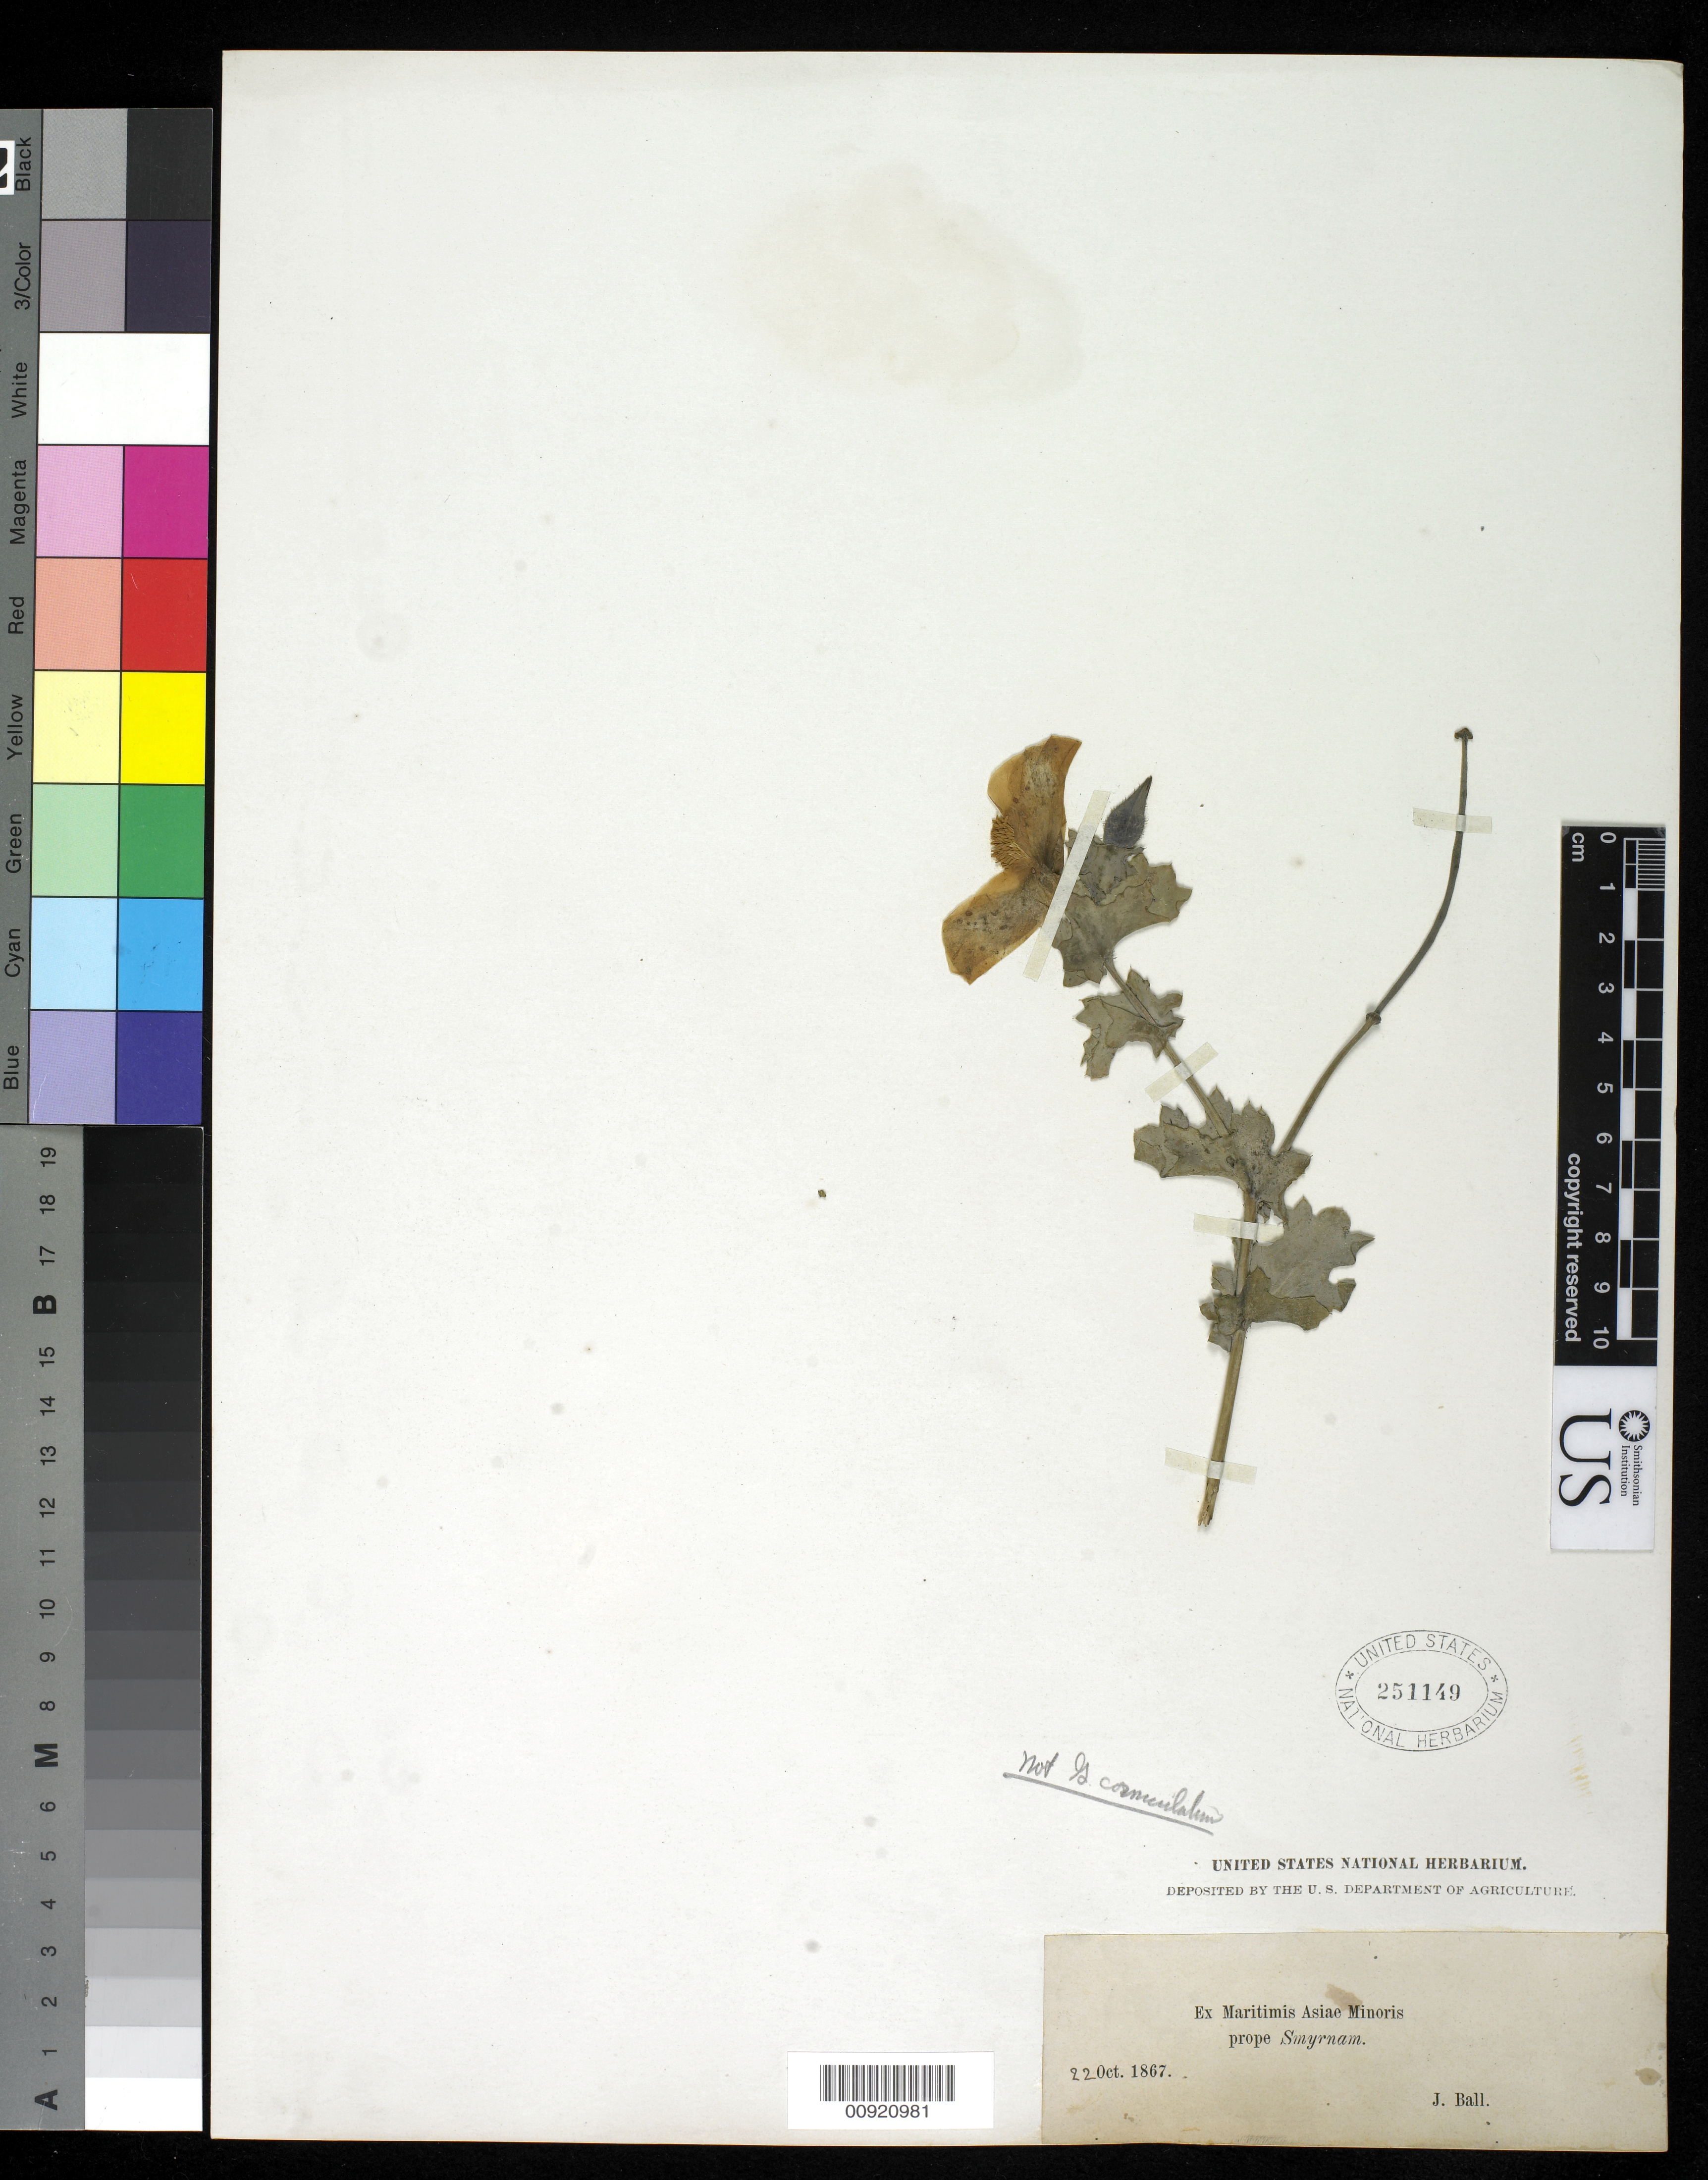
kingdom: Plantae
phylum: Tracheophyta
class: Magnoliopsida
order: Ranunculales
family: Papaveraceae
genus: Glaucium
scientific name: Glaucium corniculatum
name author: Curt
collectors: J. Ball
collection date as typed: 22 Oct 1867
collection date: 1867-10-22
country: Turkey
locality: Ex Maritimis Asiae Minoris prope Smyrnam.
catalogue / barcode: US 251149